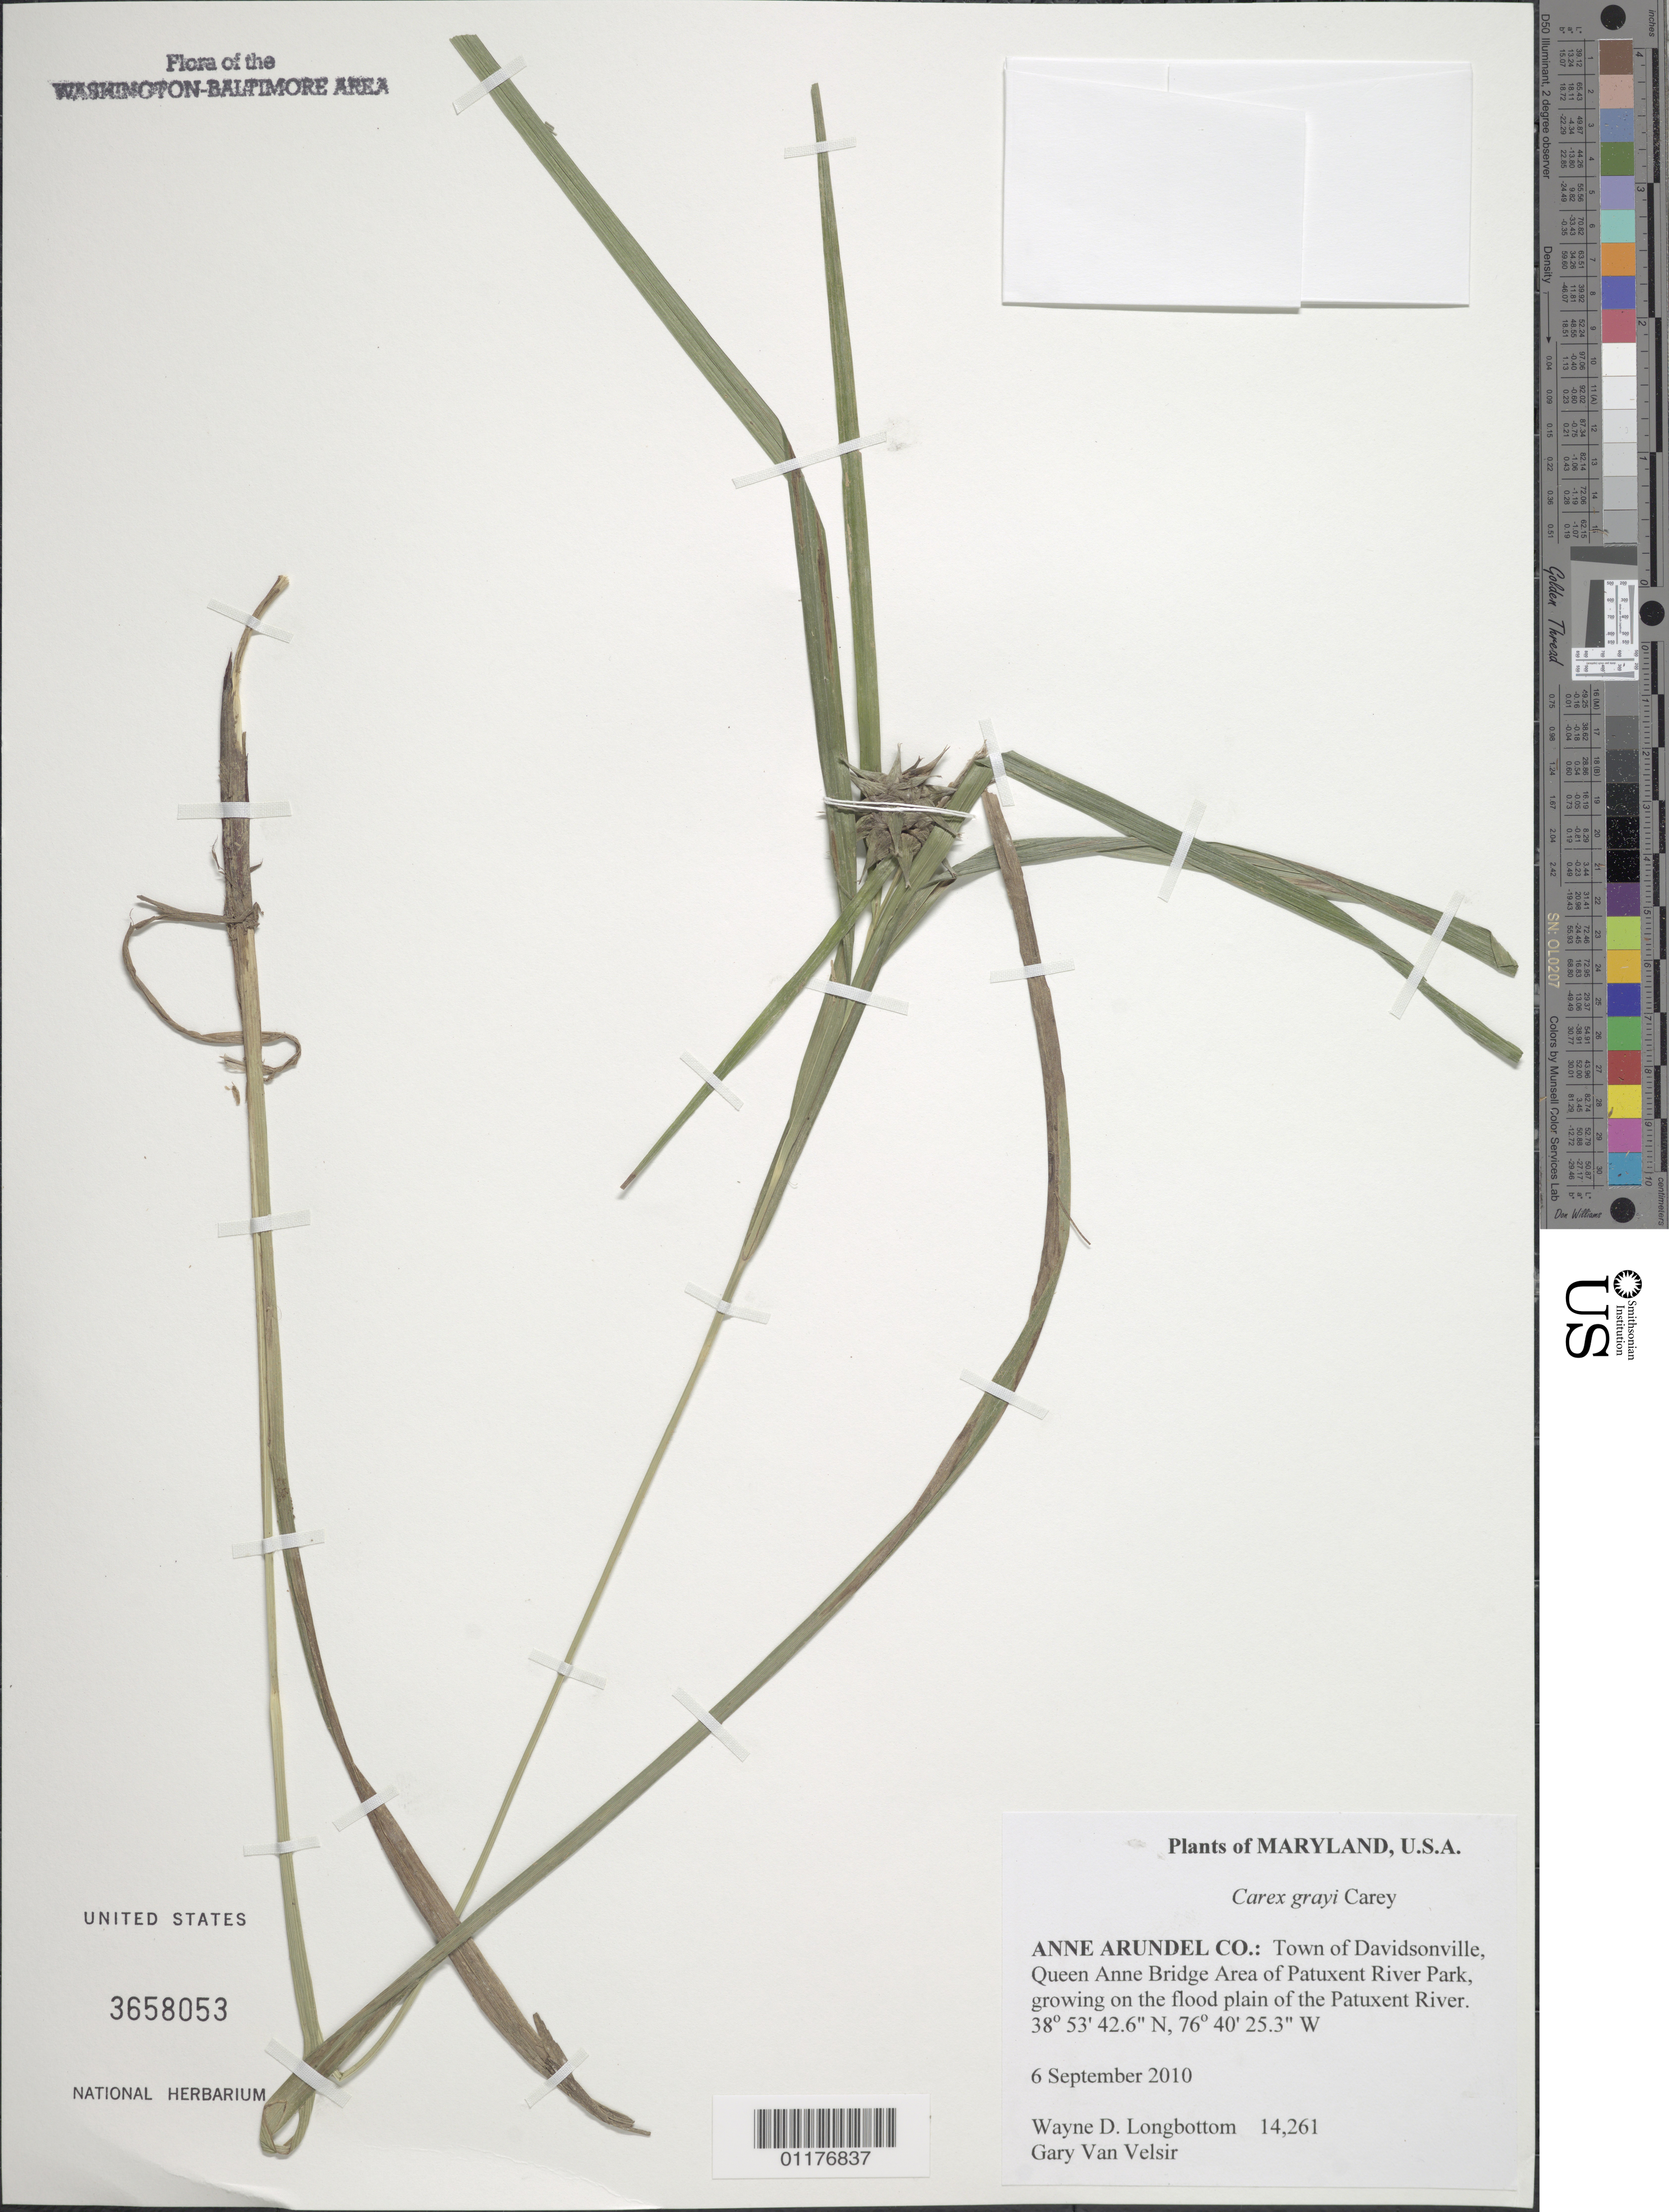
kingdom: Plantae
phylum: Tracheophyta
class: Liliopsida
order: Poales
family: Cyperaceae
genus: Carex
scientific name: Carex grayi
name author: J. Carey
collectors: W. D. Longbottom & G. Van Velsir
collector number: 14261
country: United States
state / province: Maryland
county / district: Anne Arundel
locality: Davidsonville, Queen Anne Bridge Area of Patuxent River Park, growing on the flood plain of the Patuxent River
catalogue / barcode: US 3658053